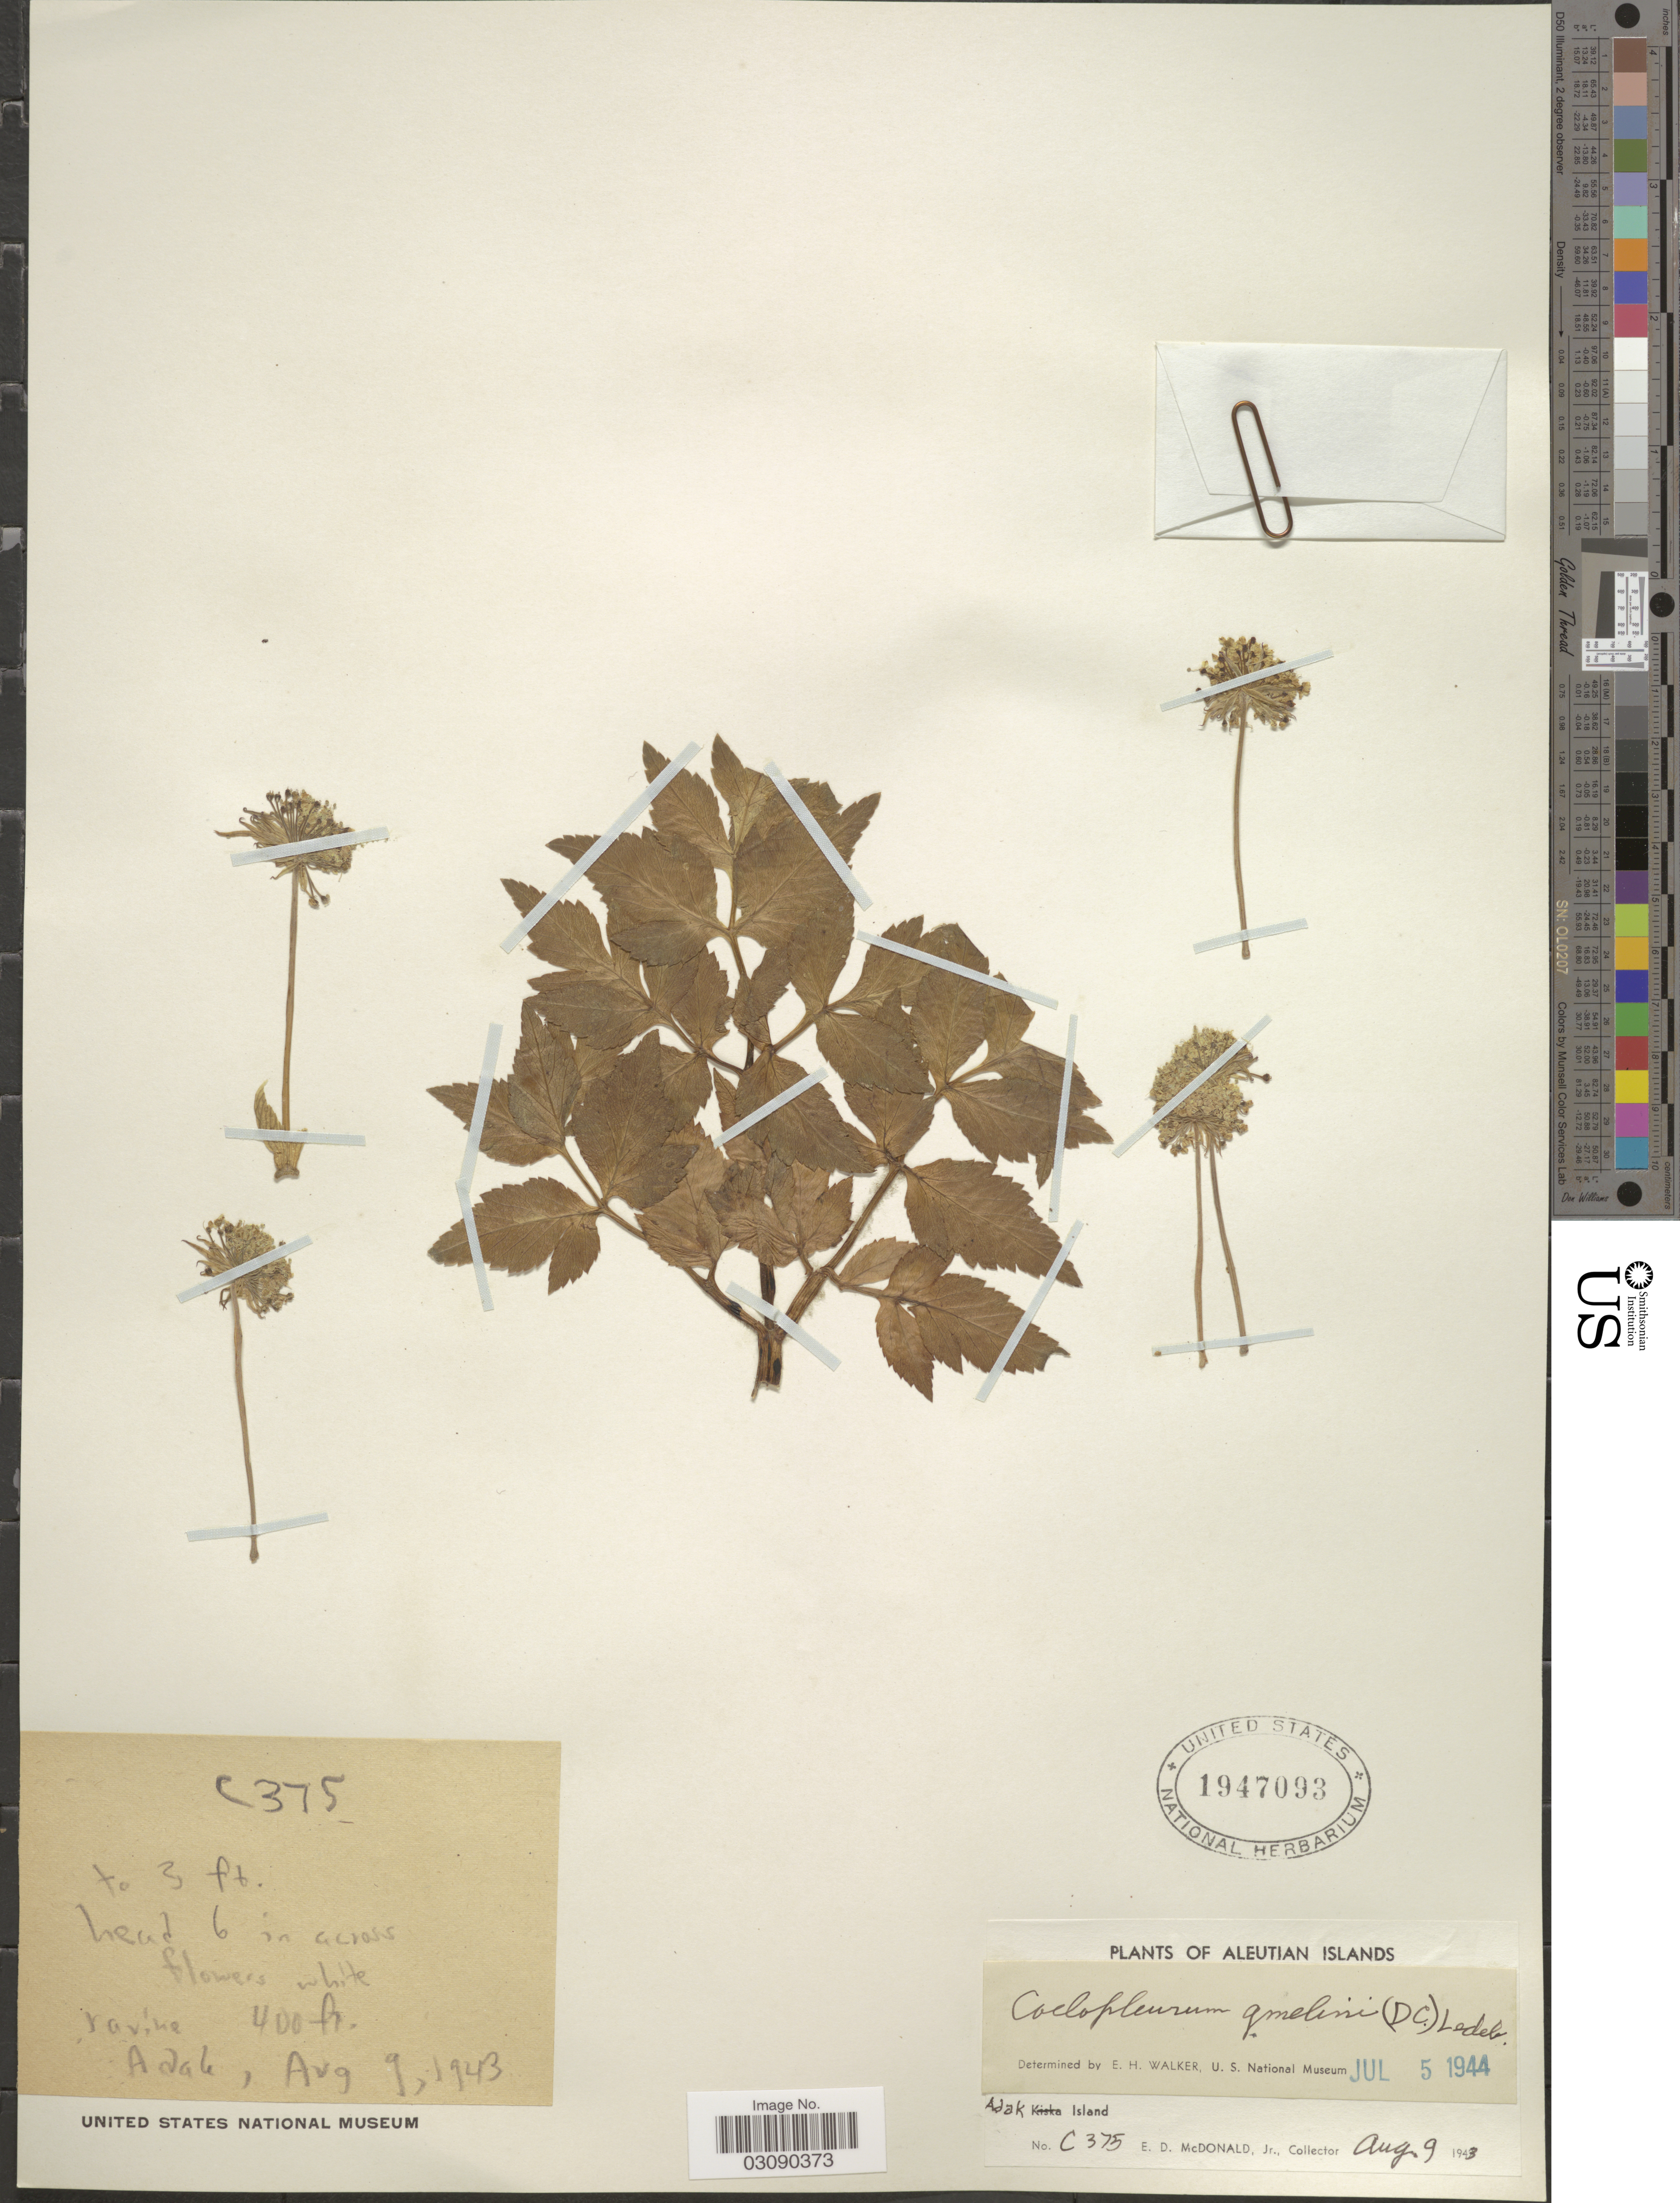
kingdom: Plantae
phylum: Tracheophyta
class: Magnoliopsida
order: Apiales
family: Apiaceae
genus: Angelica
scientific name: Angelica lucida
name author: L.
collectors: E. D. McDonald Jr.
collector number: C375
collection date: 1943-08-09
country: United States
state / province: Alaska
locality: Aleutian Islands, Adak Island.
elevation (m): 122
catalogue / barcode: US 1947093